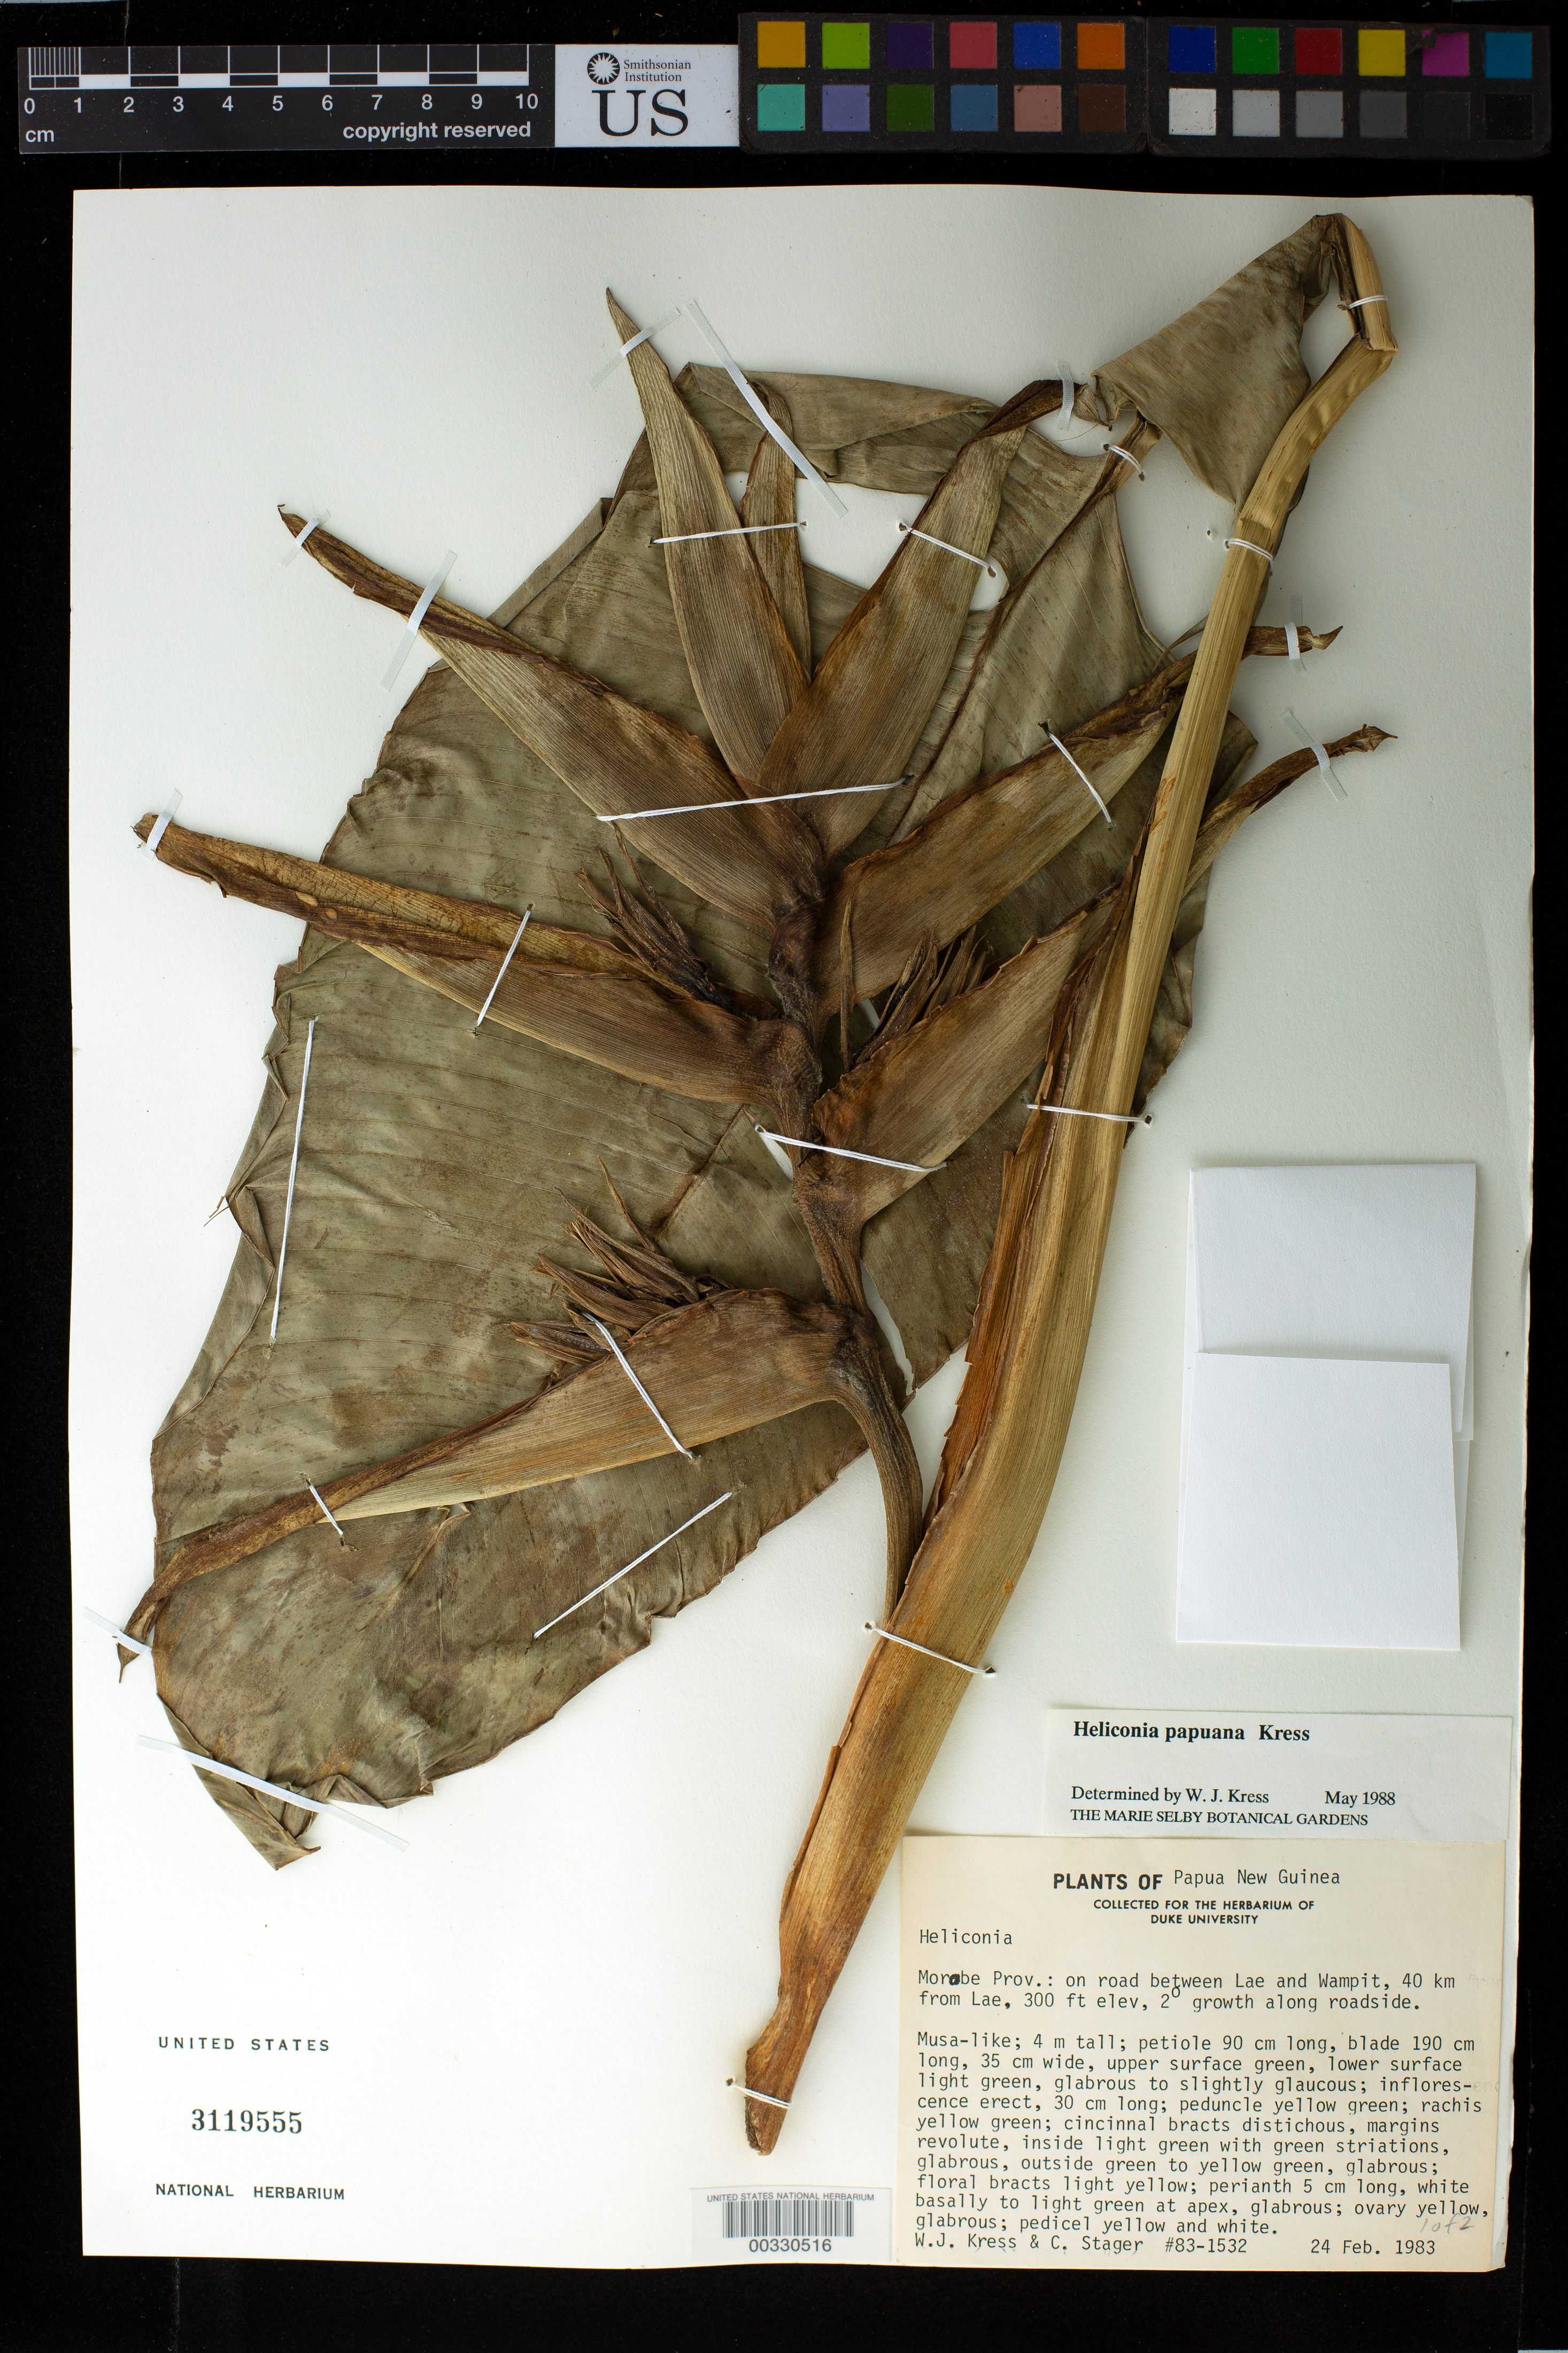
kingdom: Plantae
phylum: Tracheophyta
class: Liliopsida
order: Zingiberales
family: Heliconiaceae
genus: Heliconia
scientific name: Heliconia papuana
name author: W.J. Kress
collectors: W. J. Kress & C. Stager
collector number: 83-1532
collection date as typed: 24 Feb 1983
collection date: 1983-02-24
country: Papua New Guinea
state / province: Morobe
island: New Guinea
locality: Morobe prov, on road between lae and wampit, 40 km from lae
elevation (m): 91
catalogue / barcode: US 3119555